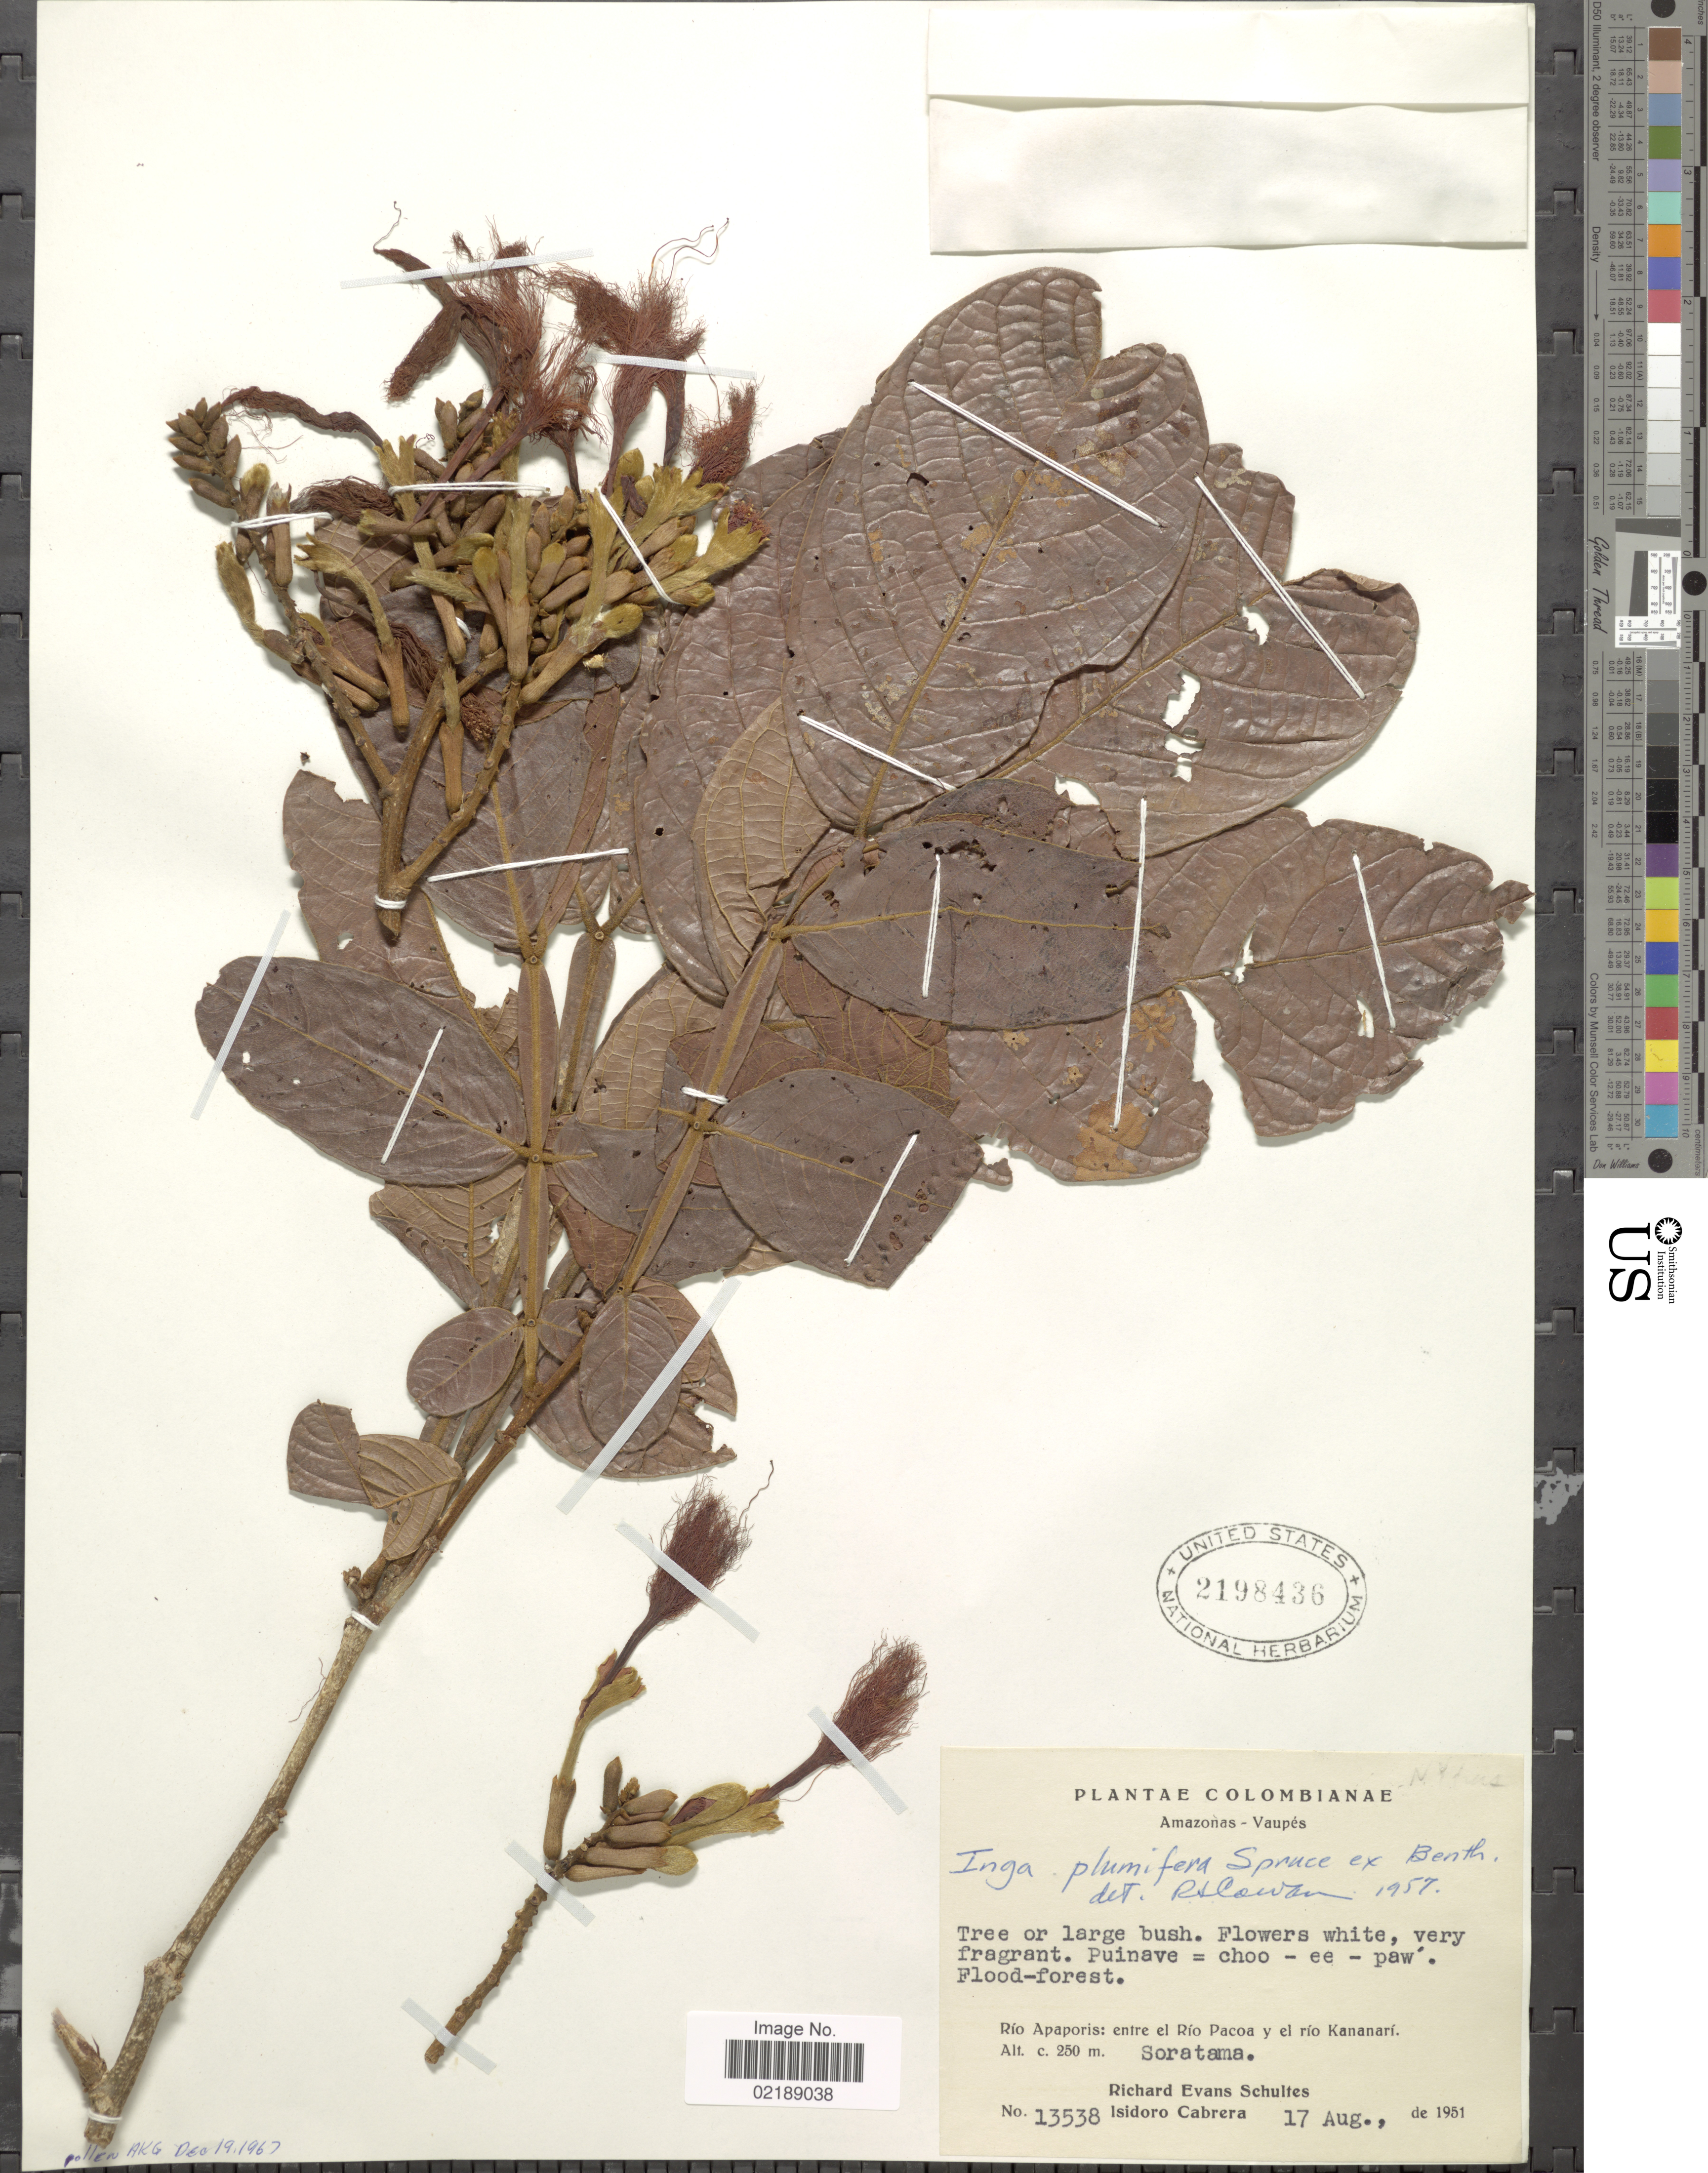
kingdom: Plantae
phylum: Tracheophyta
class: Magnoliopsida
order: Fabales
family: Fabaceae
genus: Inga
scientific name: Inga plumifera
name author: Spruce ex Benth.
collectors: R. E. Schultes & I. Cabrera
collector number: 13538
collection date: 1951-08-17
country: Colombia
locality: Amazonas-Vaupes, Rio Apaporis, entre el Pacoa y el Rio Kananari, Soratama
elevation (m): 250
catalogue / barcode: US 2198436